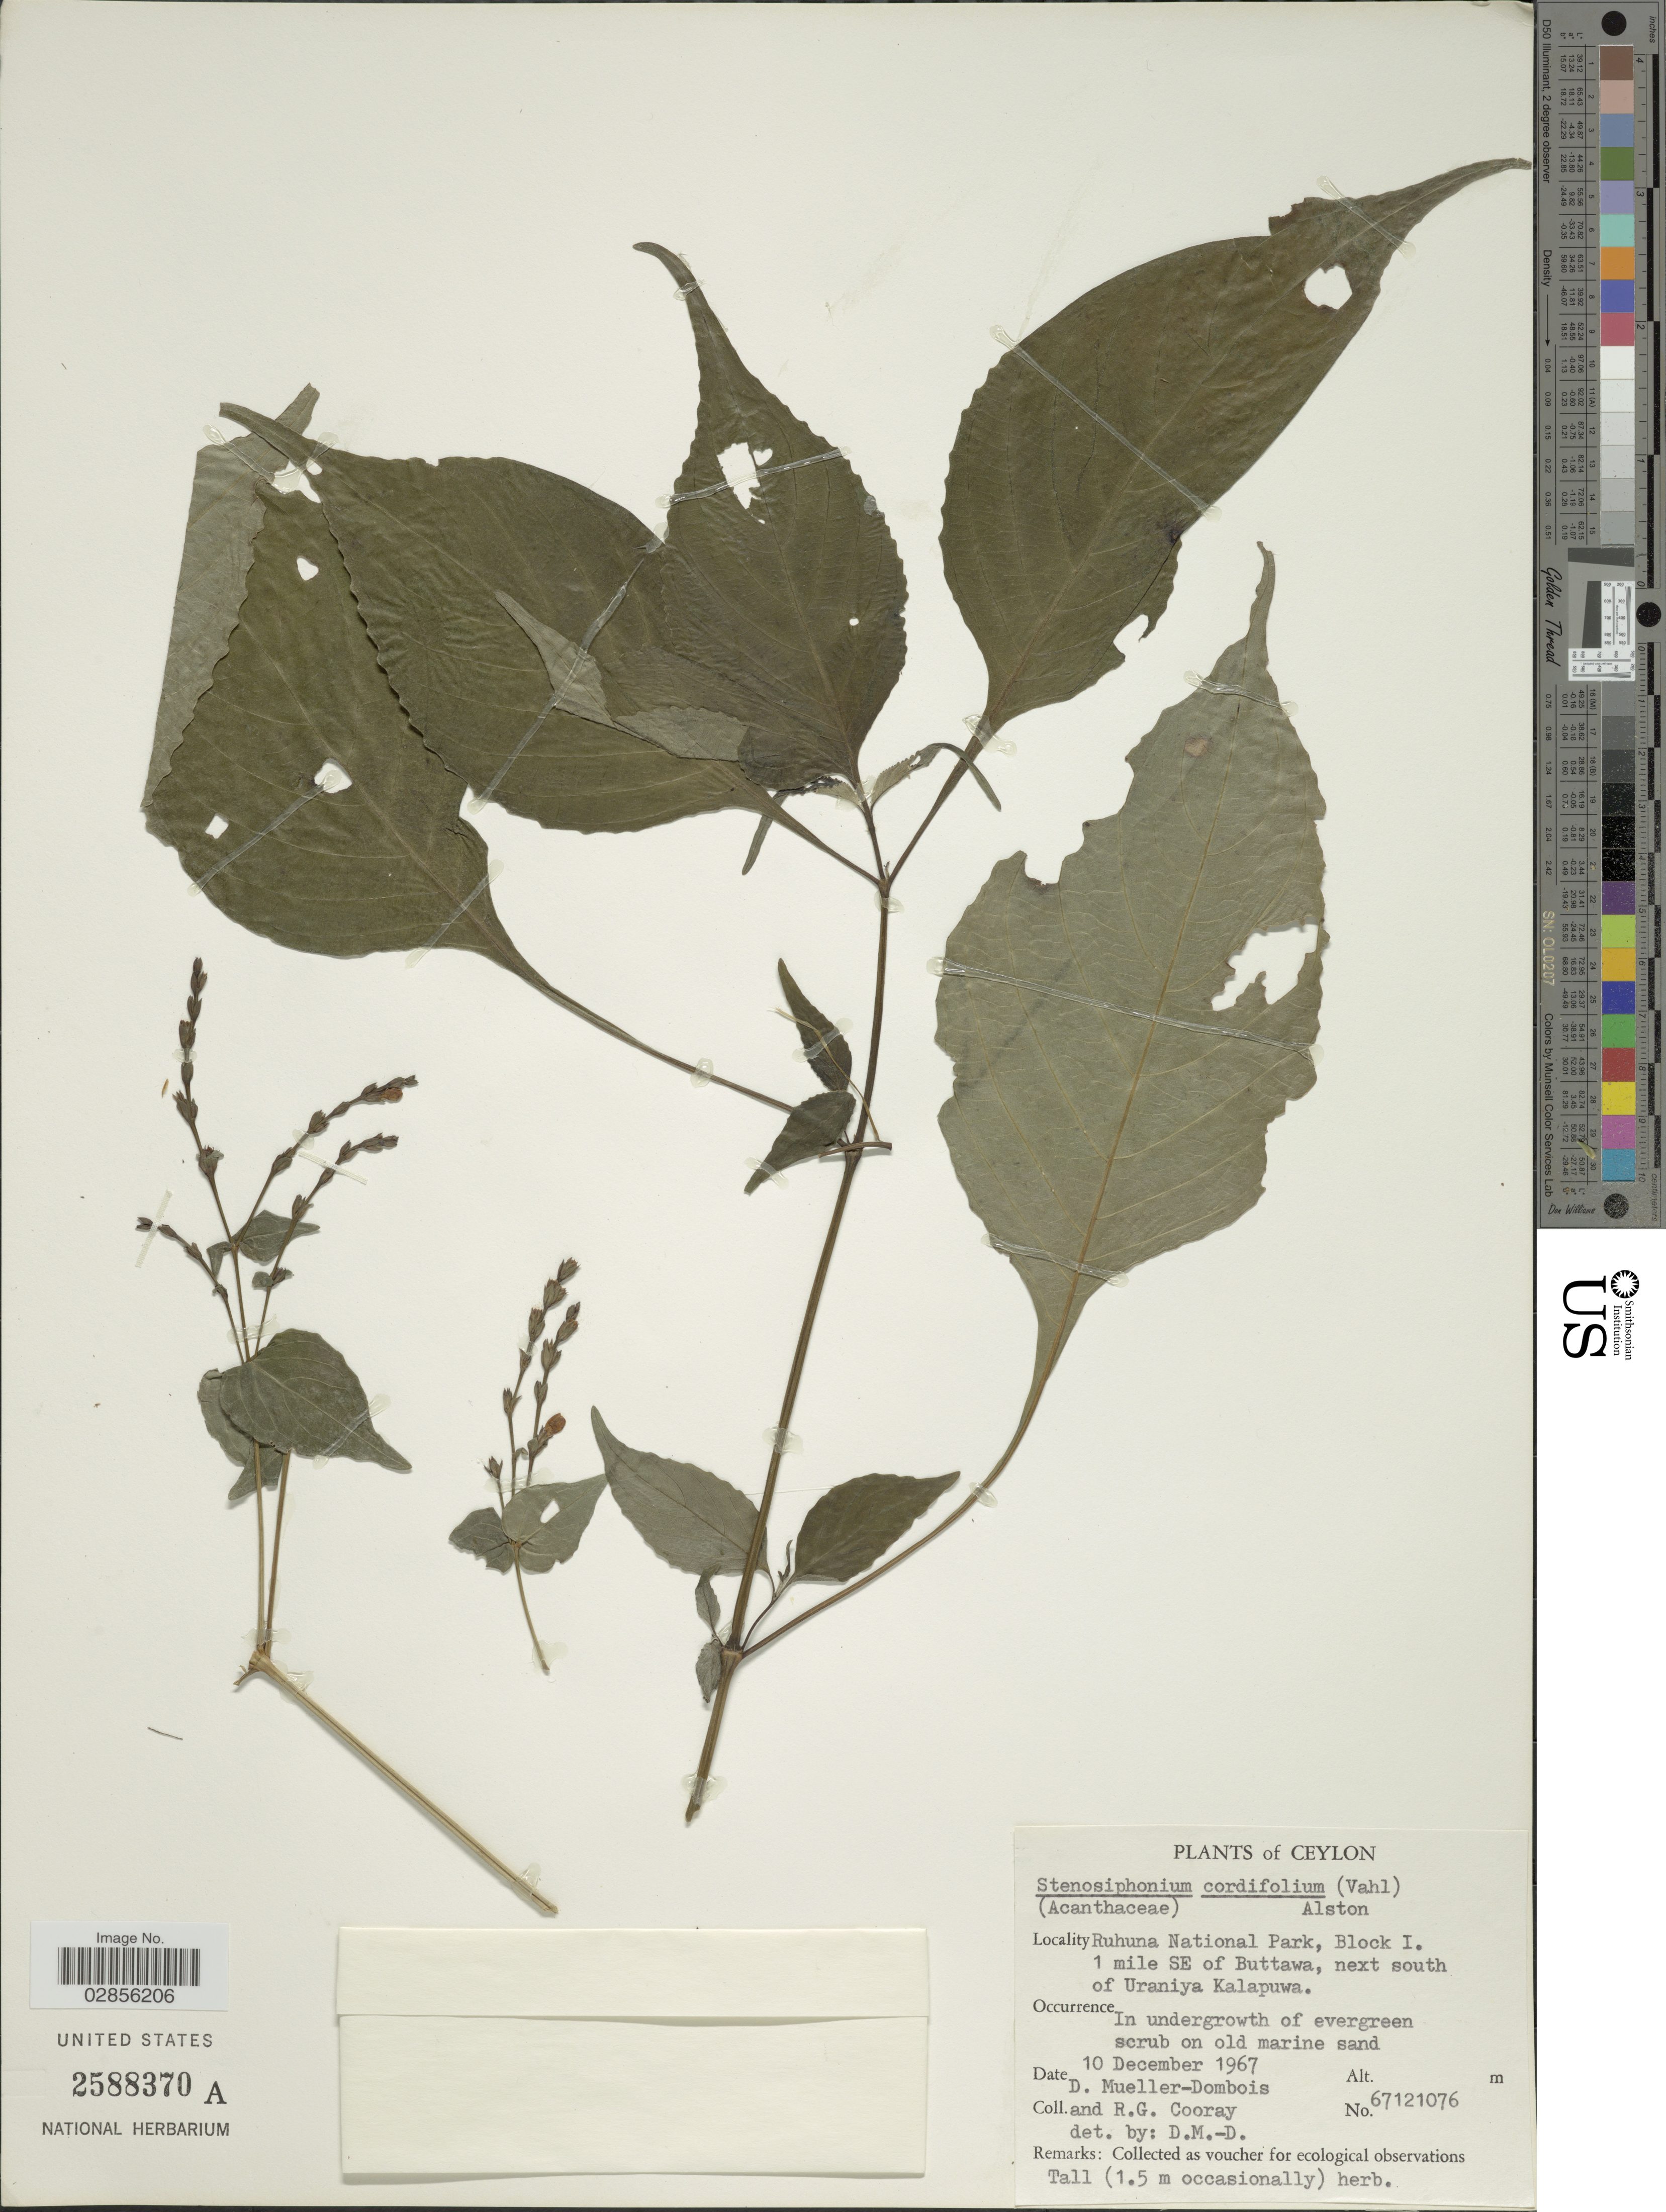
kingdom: Plantae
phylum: Tracheophyta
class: Magnoliopsida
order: Lamiales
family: Acanthaceae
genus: Stenosiphonium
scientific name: Stenosiphonium cordifolium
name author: (Vahl) Alston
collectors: D. Mueller-Dombois & R. Cooray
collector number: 67121076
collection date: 1967-12-10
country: Sri Lanka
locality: Ceylon. Ruhuna National Park, Block I. 1 mile SE of Buttawa, next south of Uraniya Kalapuwa.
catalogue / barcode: US 2588370